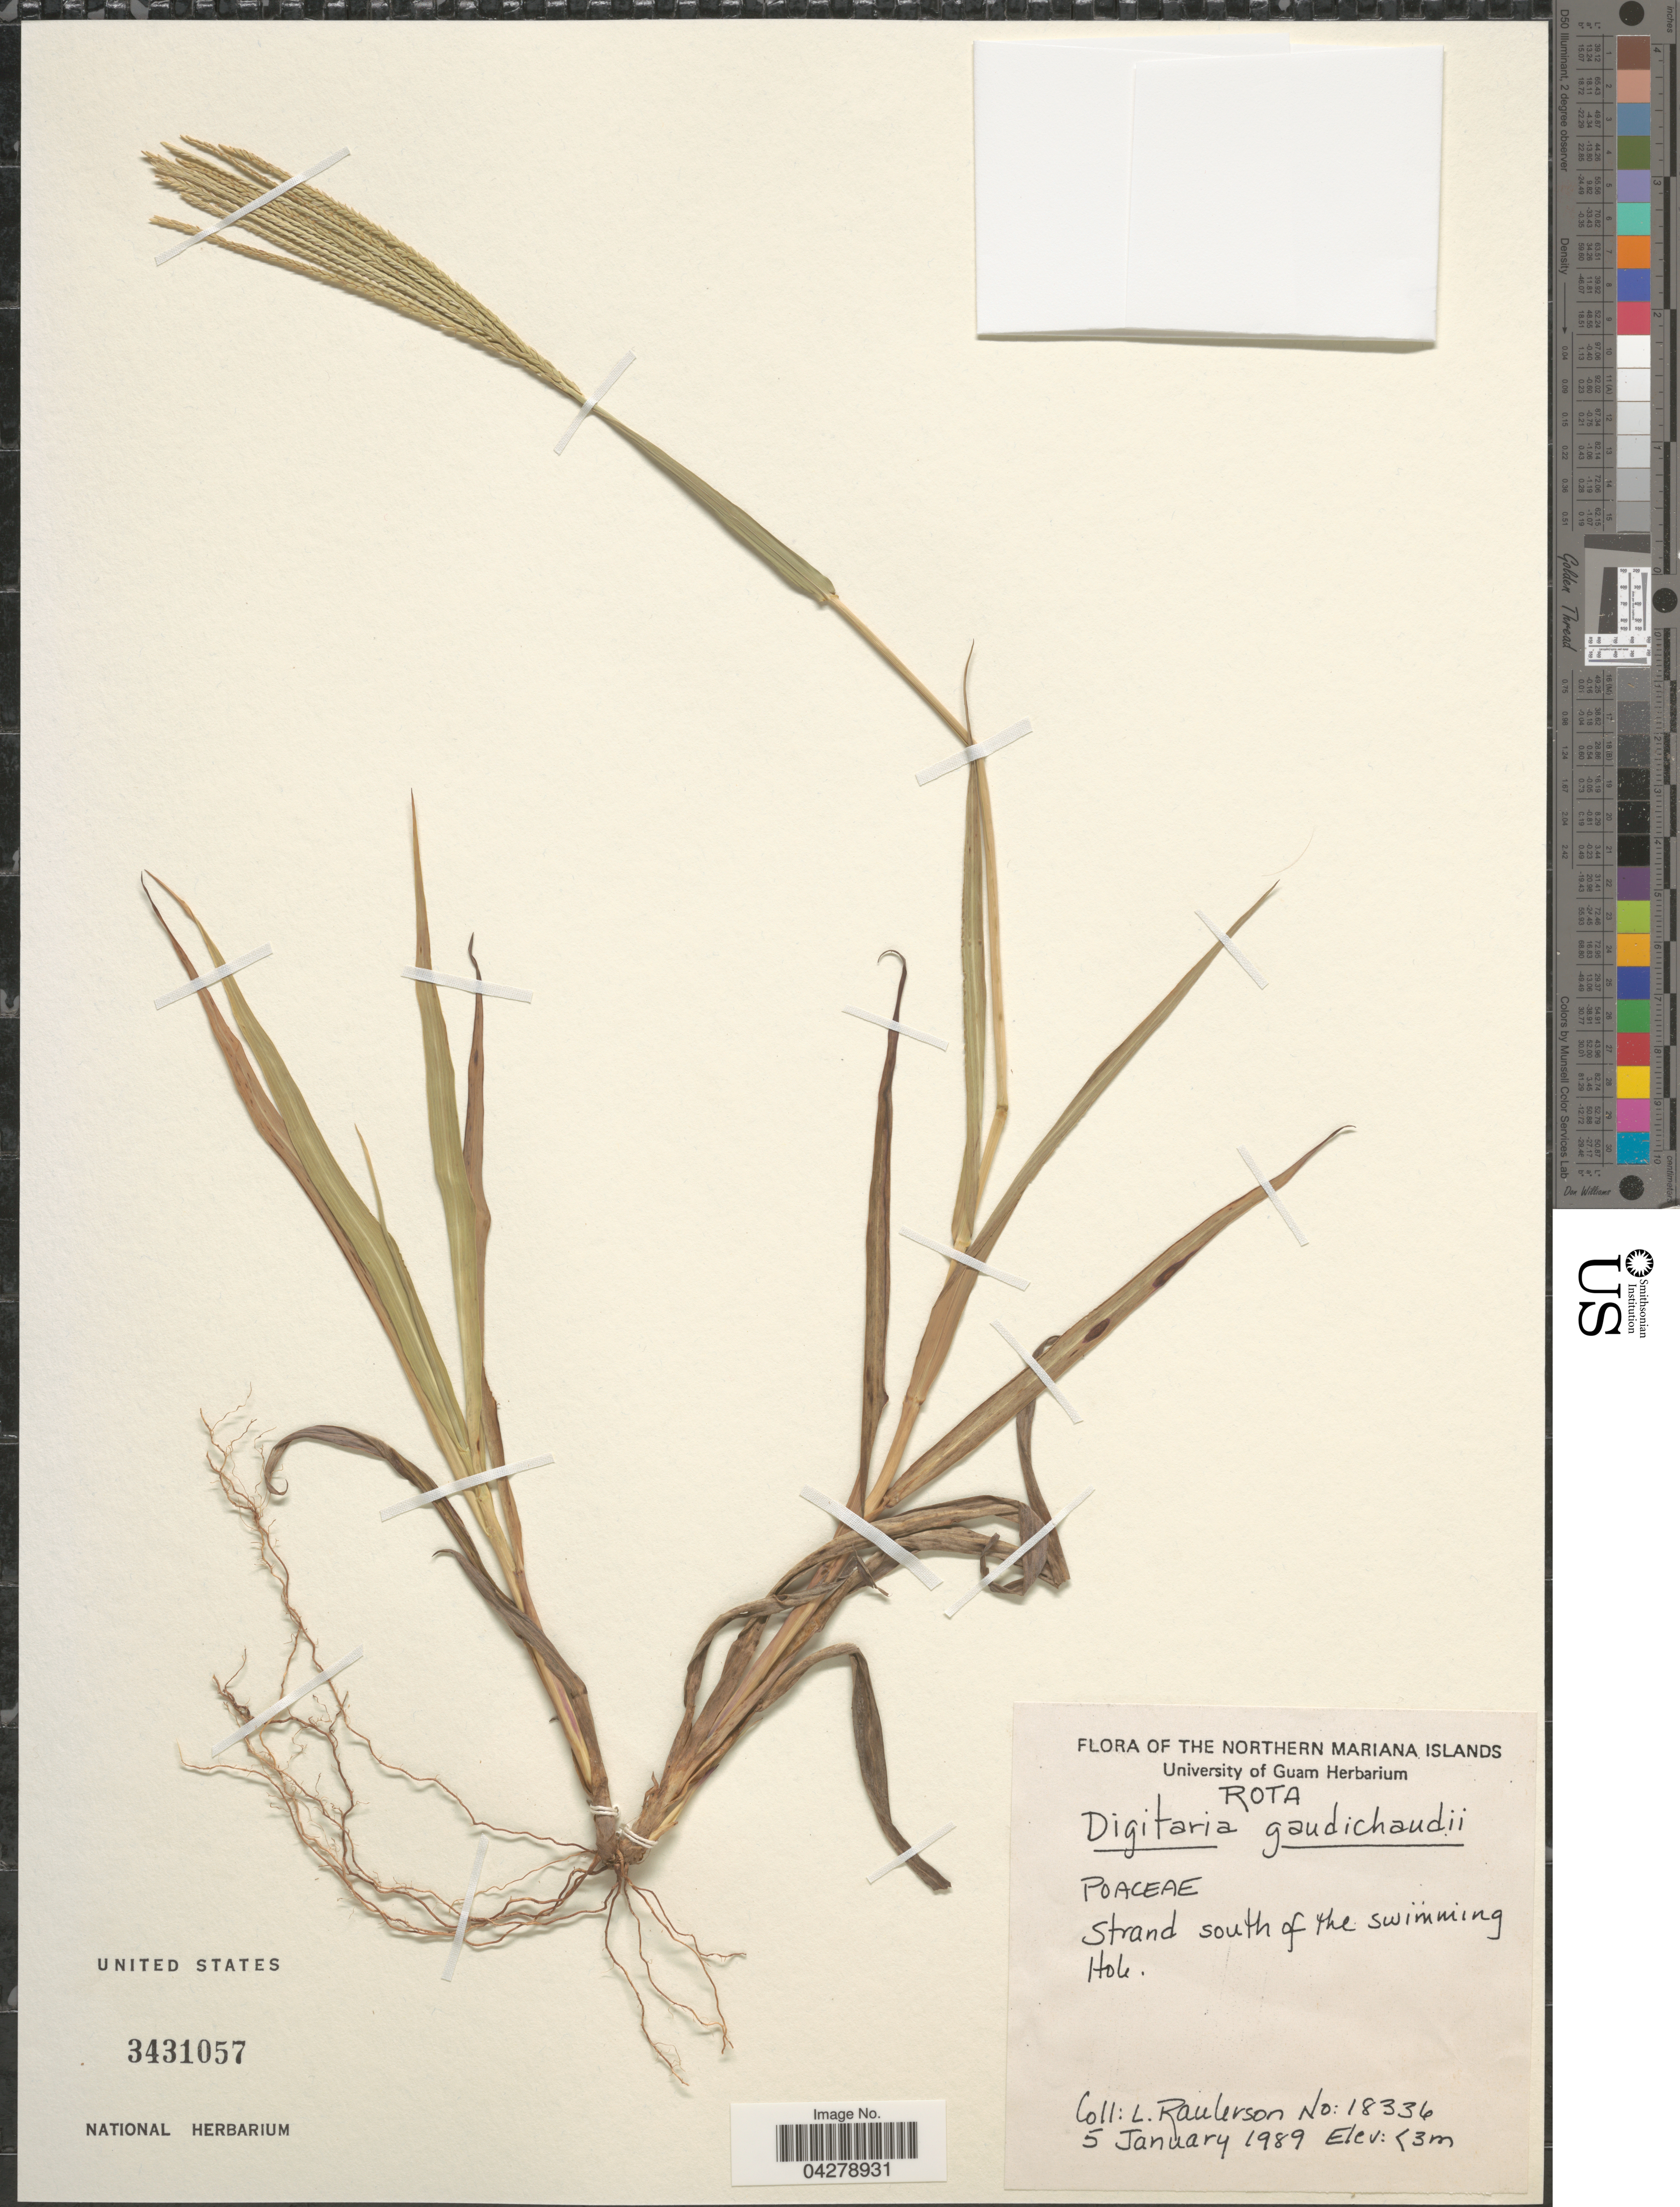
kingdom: Plantae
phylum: Tracheophyta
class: Liliopsida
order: Poales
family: Poaceae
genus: Digitaria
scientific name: Digitaria gaudichaudii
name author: (Kunth) Ham.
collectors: L. Raulerson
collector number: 18336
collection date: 1989-01-05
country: Northern Mariana Islands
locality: Northern Mariana Islands. Rota. Strand south of the swimming Hole.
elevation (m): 3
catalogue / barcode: US 3431057